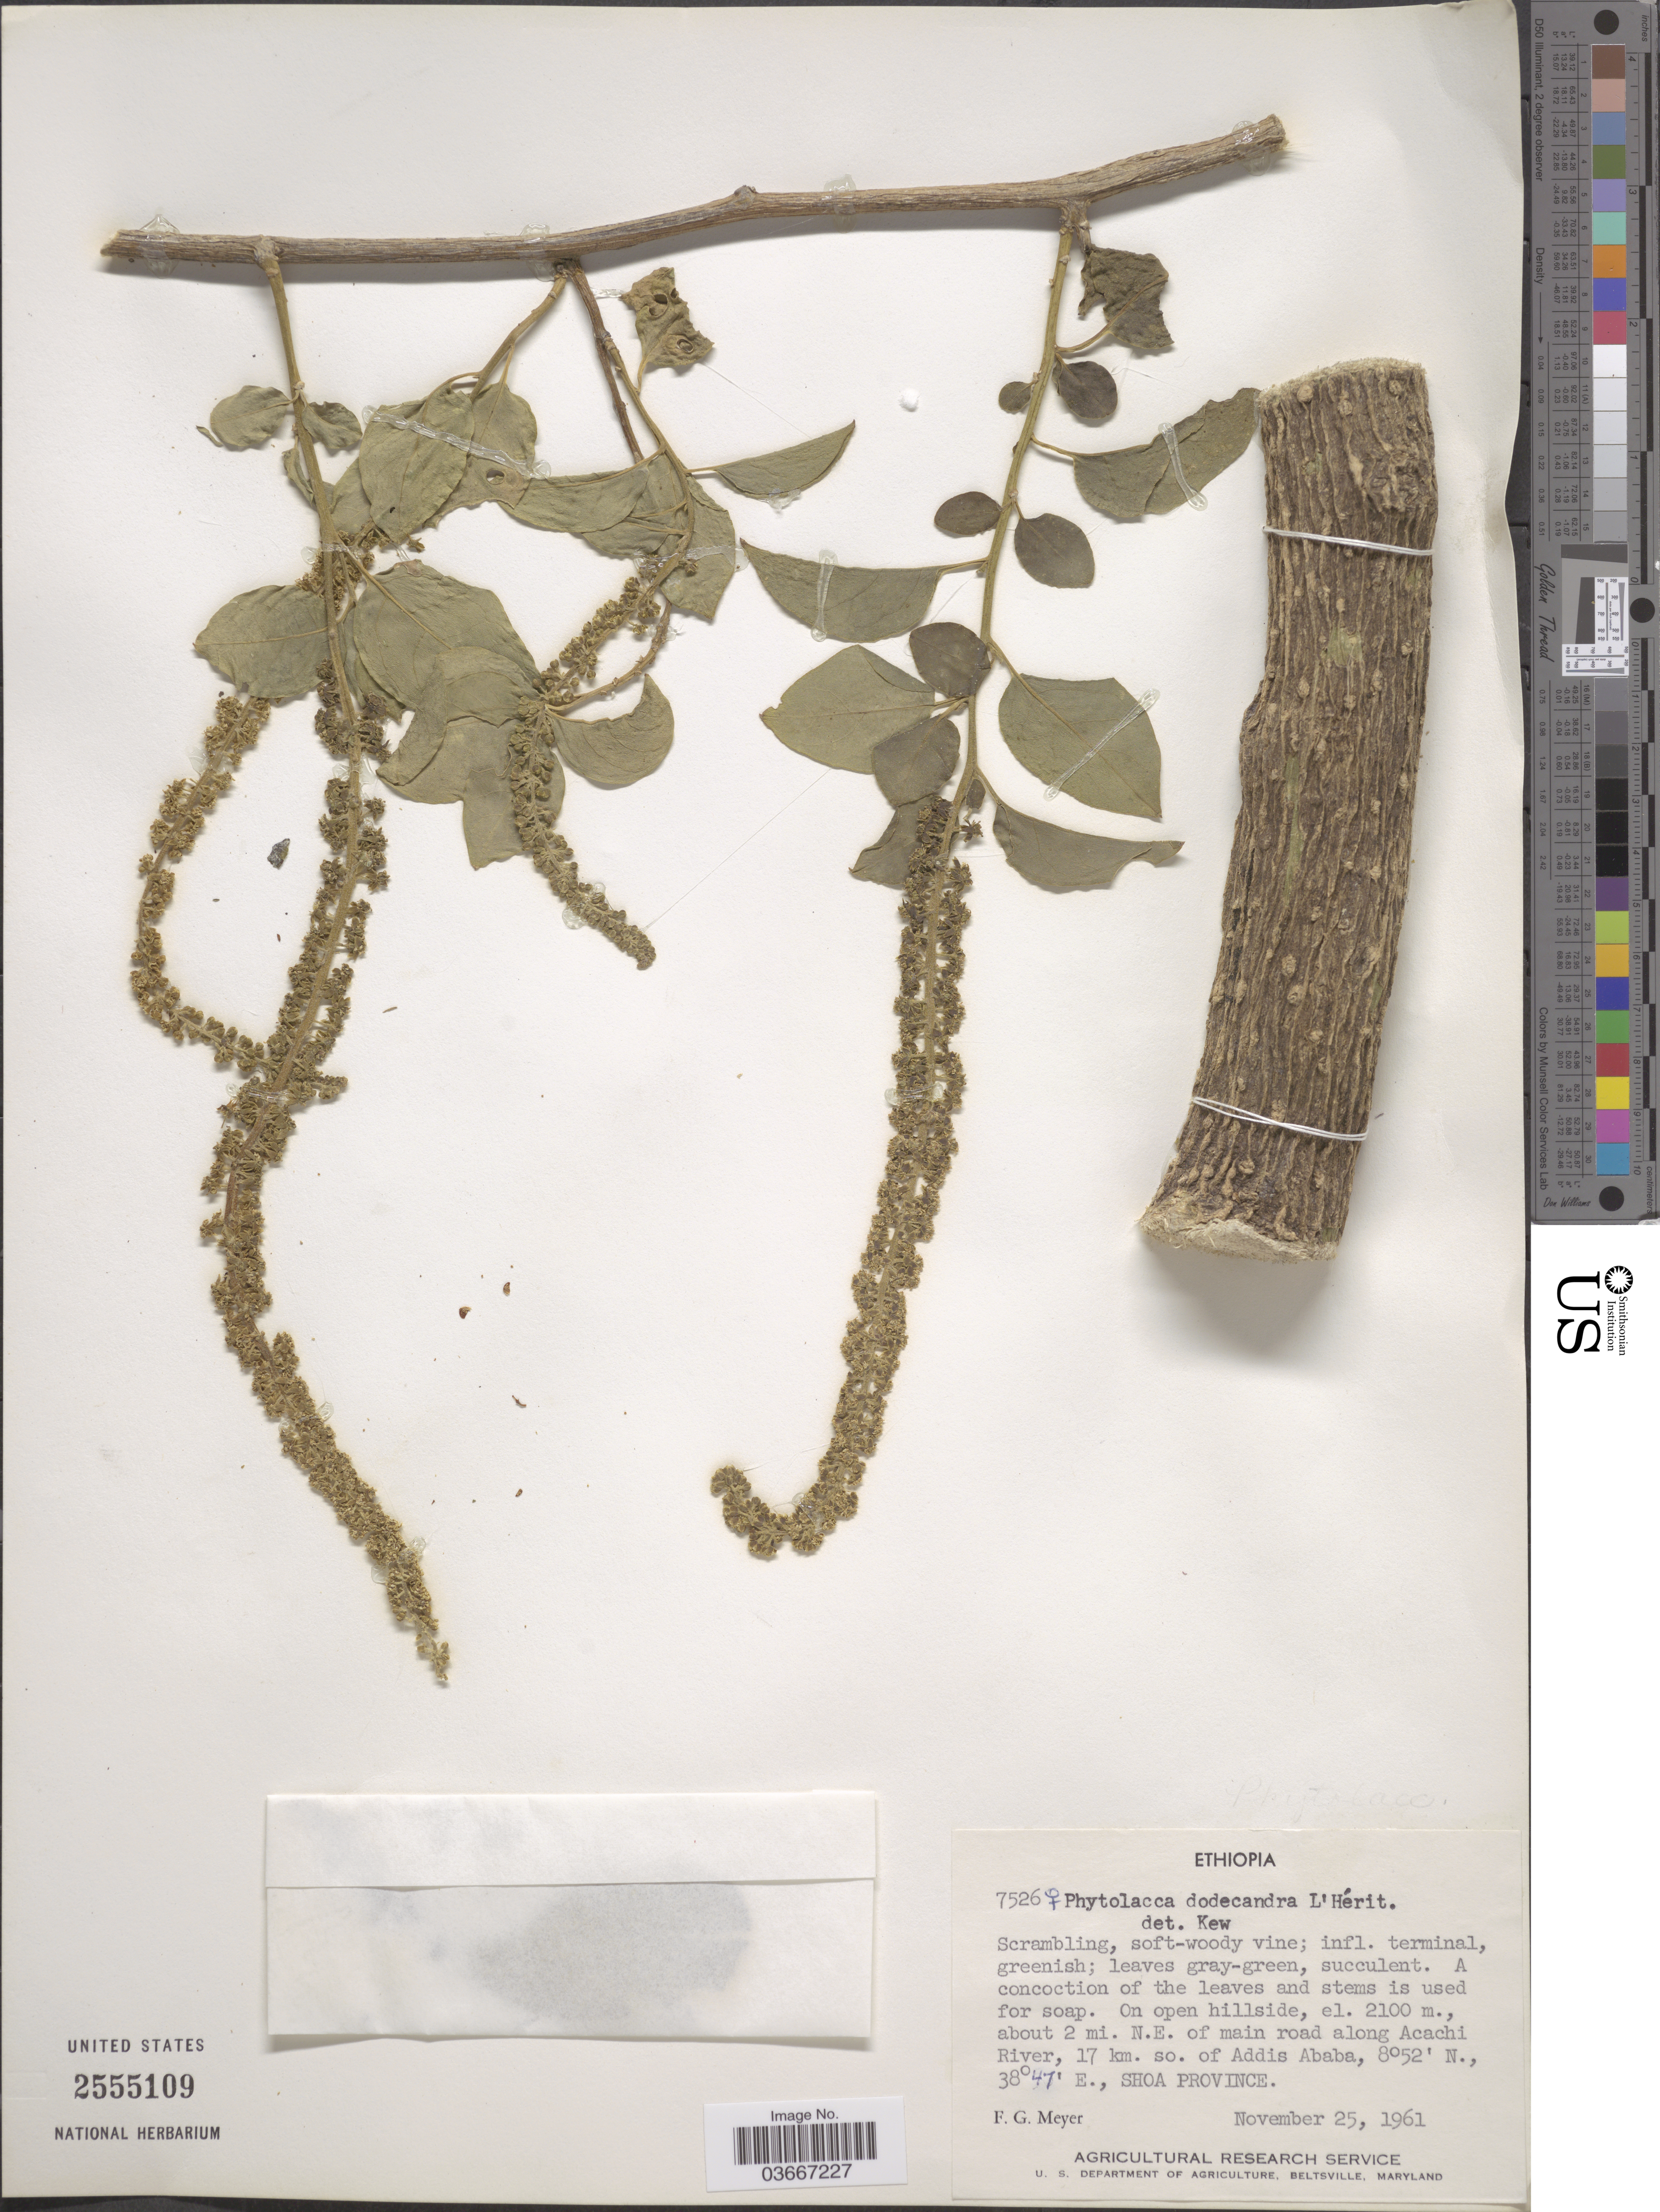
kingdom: Plantae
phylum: Tracheophyta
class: Magnoliopsida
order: Caryophyllales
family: Phytolaccaceae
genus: Phytolacca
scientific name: Phytolacca dodecandra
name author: L'Hér.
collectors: F. G. Meyer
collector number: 75267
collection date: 1961-11-25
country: Ethiopia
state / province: Addis Ababa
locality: About 2 mi. N. E. of main road along Acachi River, 17 km. so. of Addis Ababa. Shoa Province.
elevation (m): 2100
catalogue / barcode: US 2555109